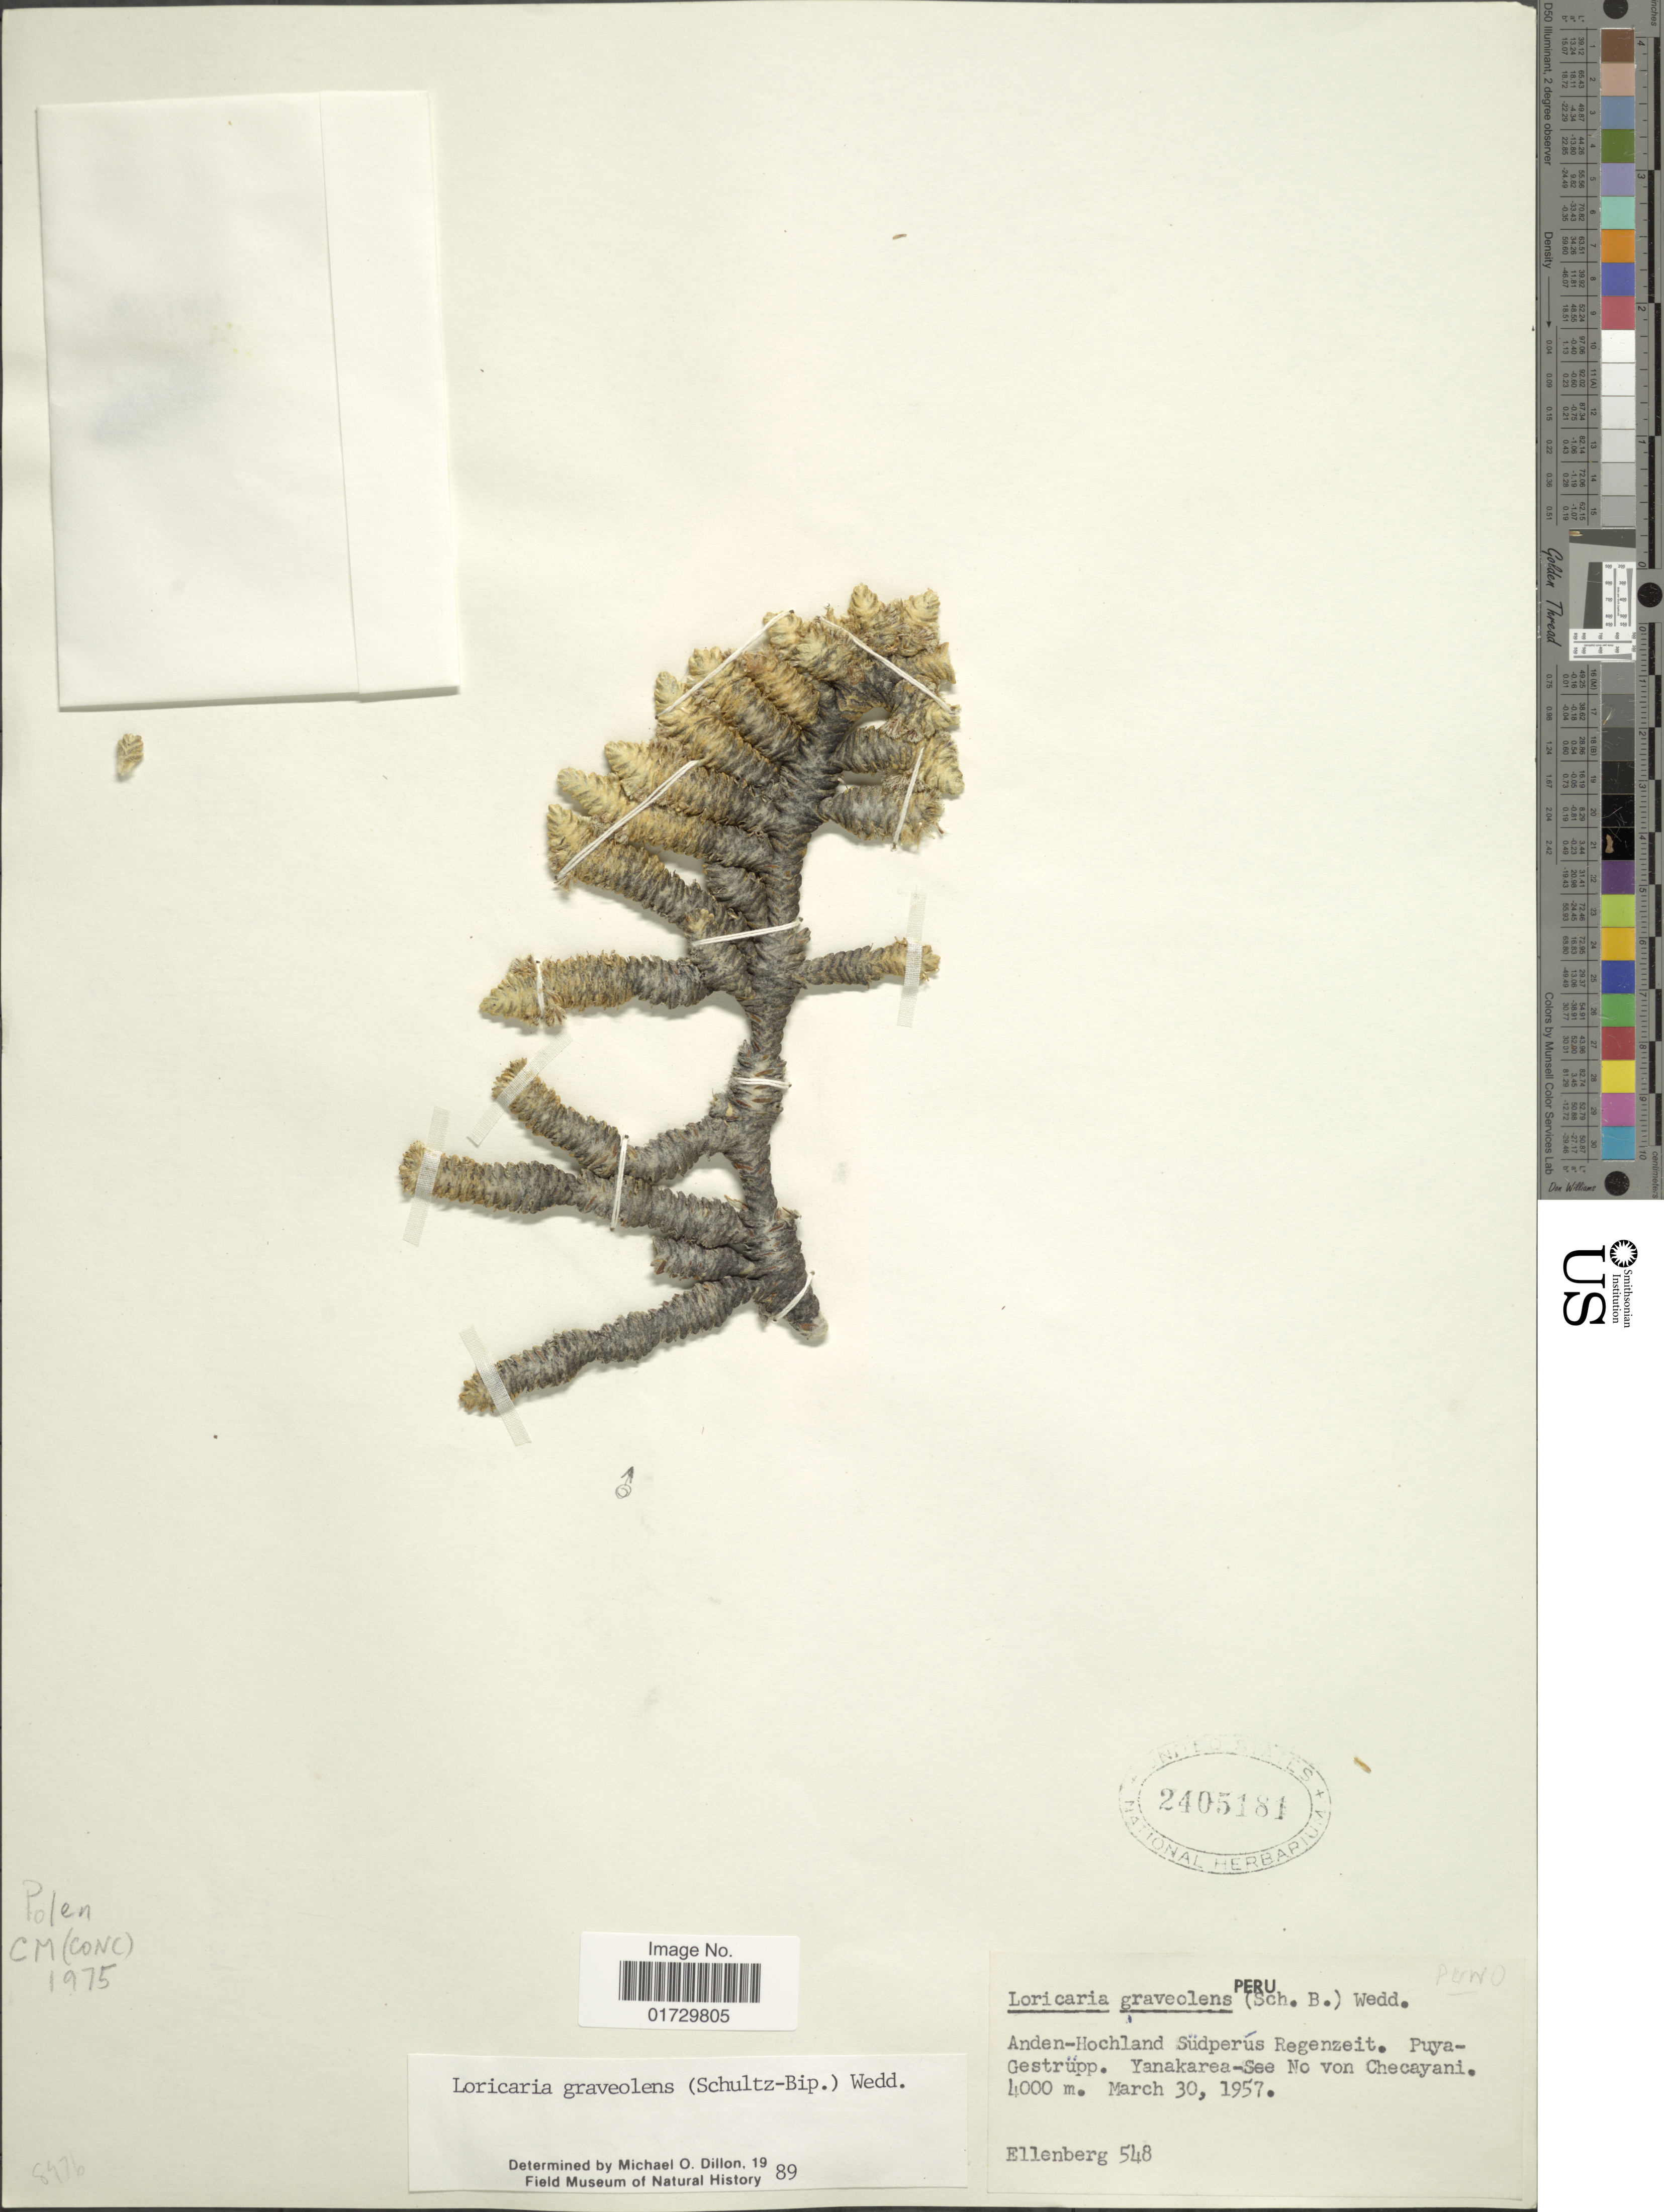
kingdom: Plantae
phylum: Tracheophyta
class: Magnoliopsida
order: Asterales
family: Asteraceae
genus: Loricaria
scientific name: Loricaria graveolens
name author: (Sch. Bip.) Wedd.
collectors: H. Ellenberg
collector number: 548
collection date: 1957-03-30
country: Peru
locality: Anden-Hochland Sudperus Regenzeit. PuyaGestrupp. Yanakarea-See No von Checayani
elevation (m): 4000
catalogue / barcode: US 2405181